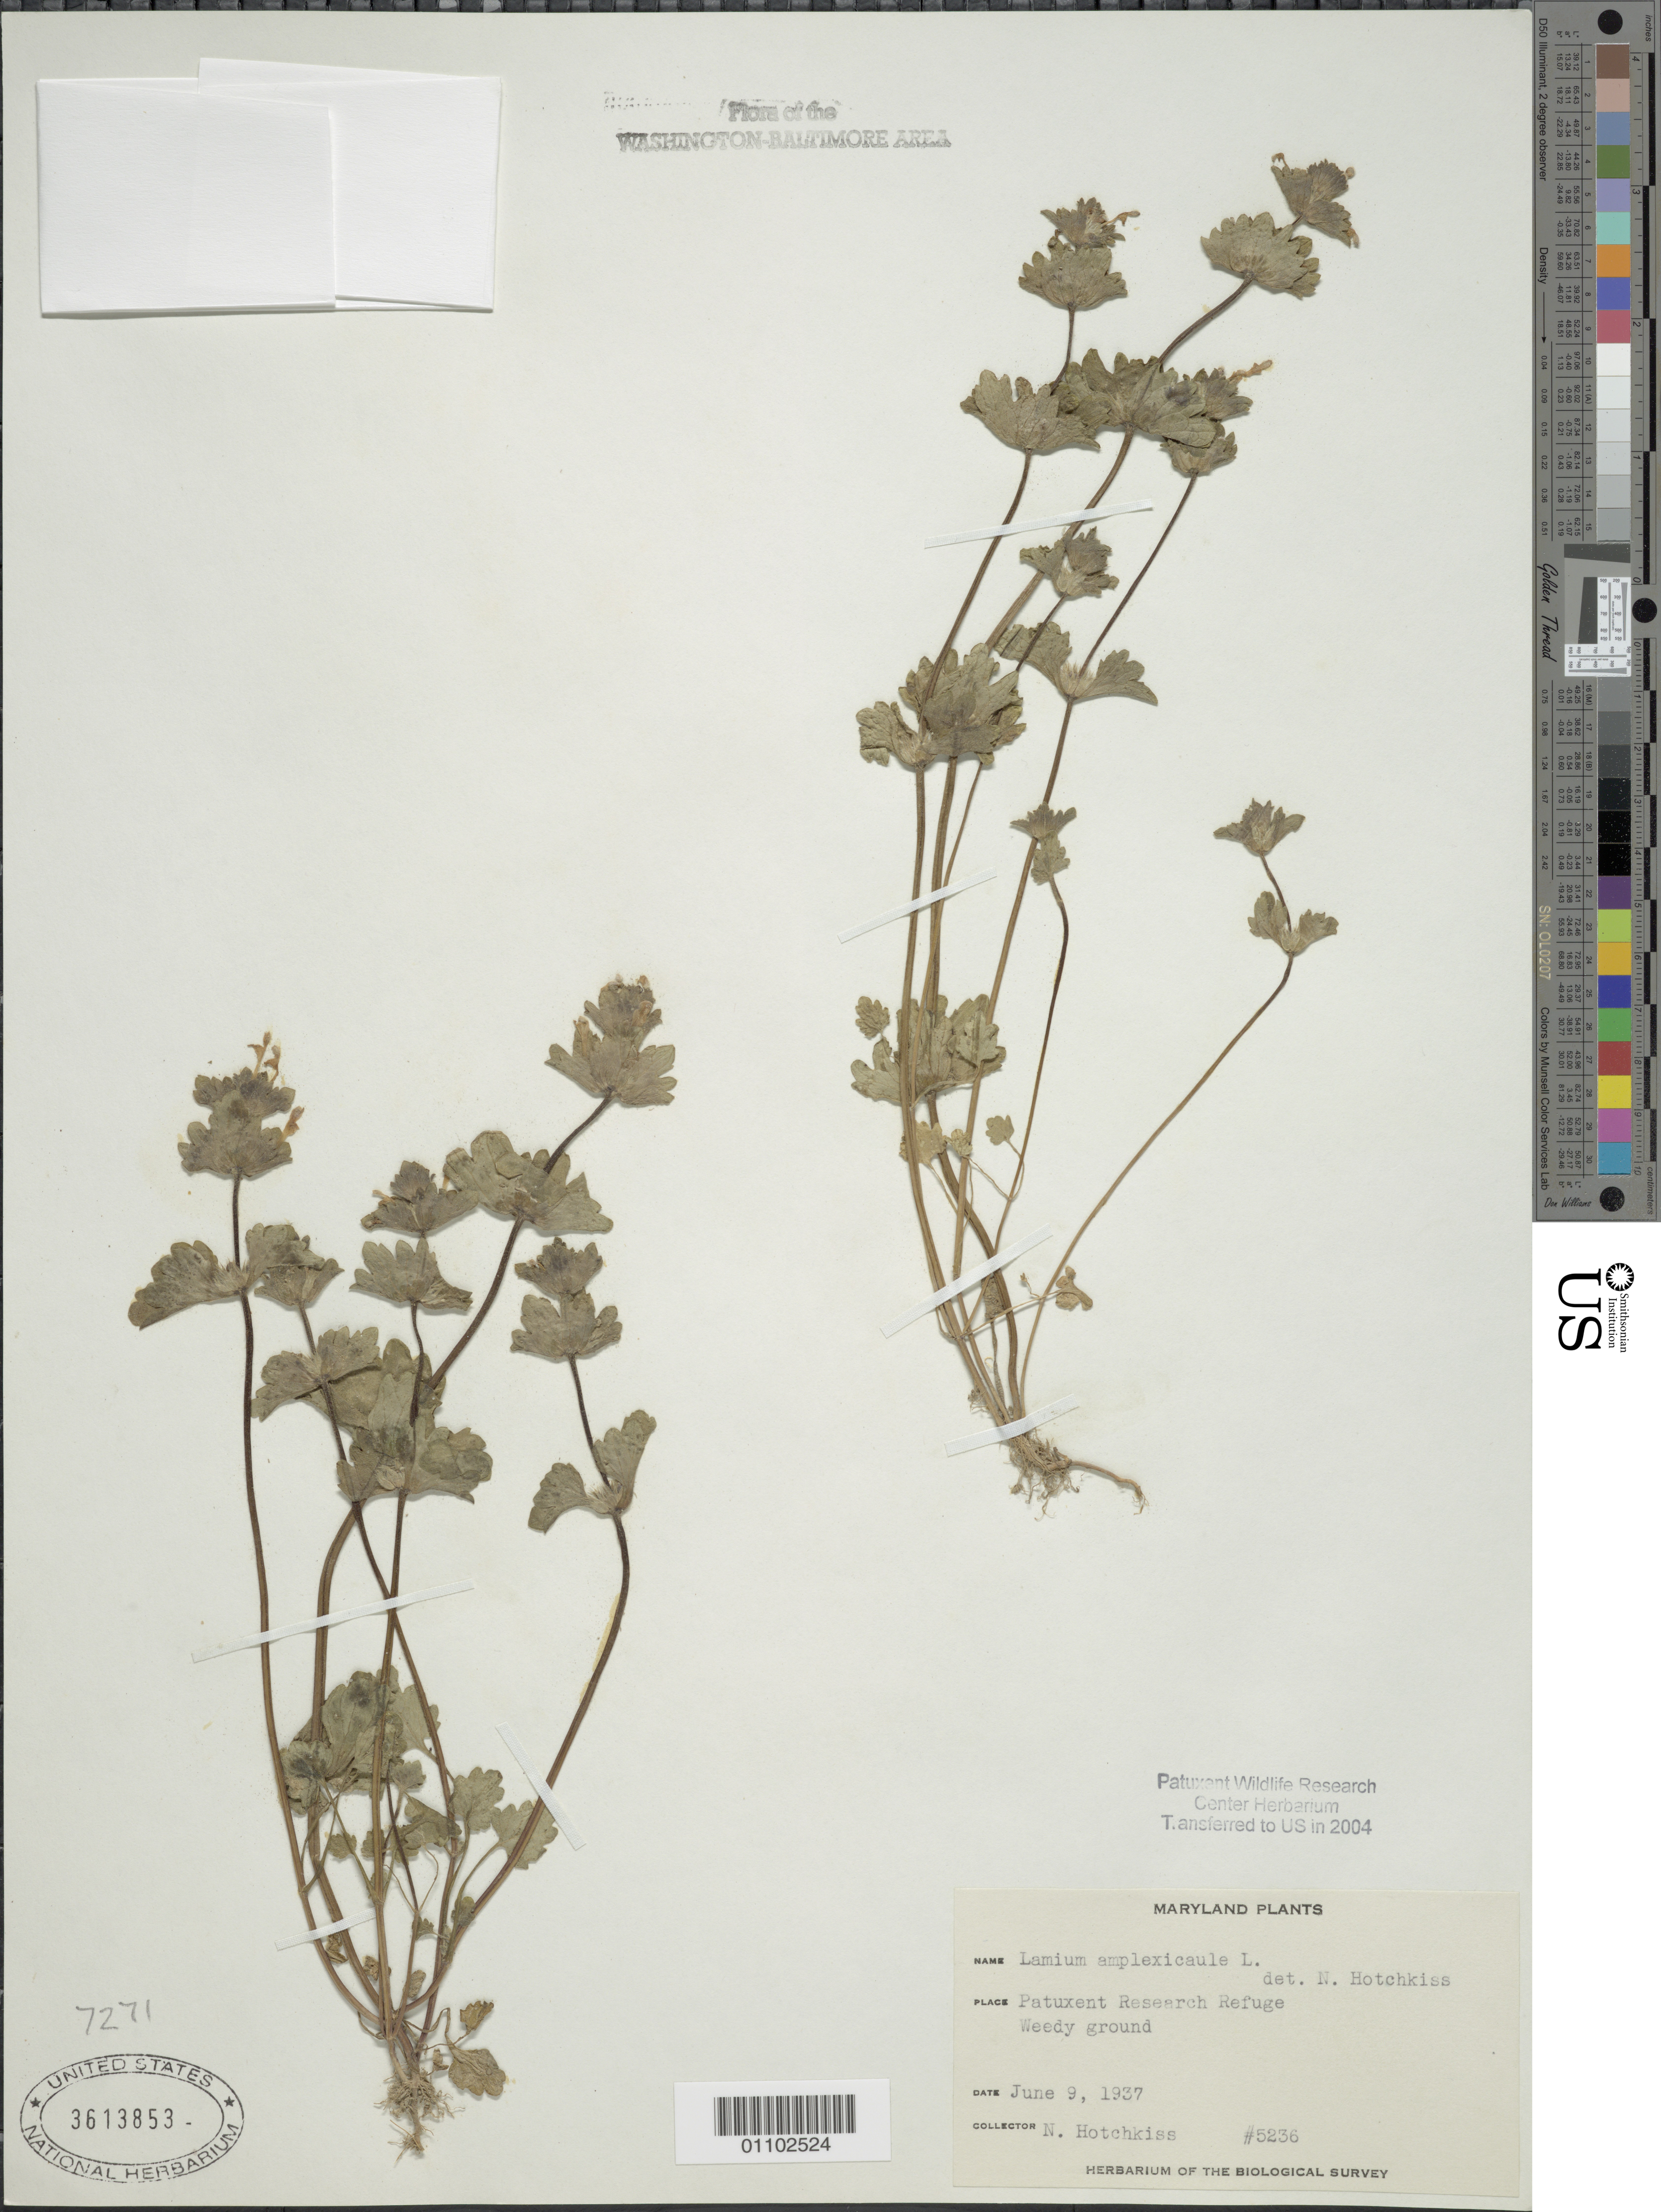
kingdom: Plantae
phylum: Tracheophyta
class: Magnoliopsida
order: Lamiales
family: Lamiaceae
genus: Lamium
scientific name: Lamium amplexicaule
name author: L.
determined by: Hotchkiss, N.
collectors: N. Hotchkiss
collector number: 5236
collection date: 1937-06-09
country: United States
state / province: Maryland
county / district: Prince George's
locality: Patuxent Research Refuge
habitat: Weedy ground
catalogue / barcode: US 3613853